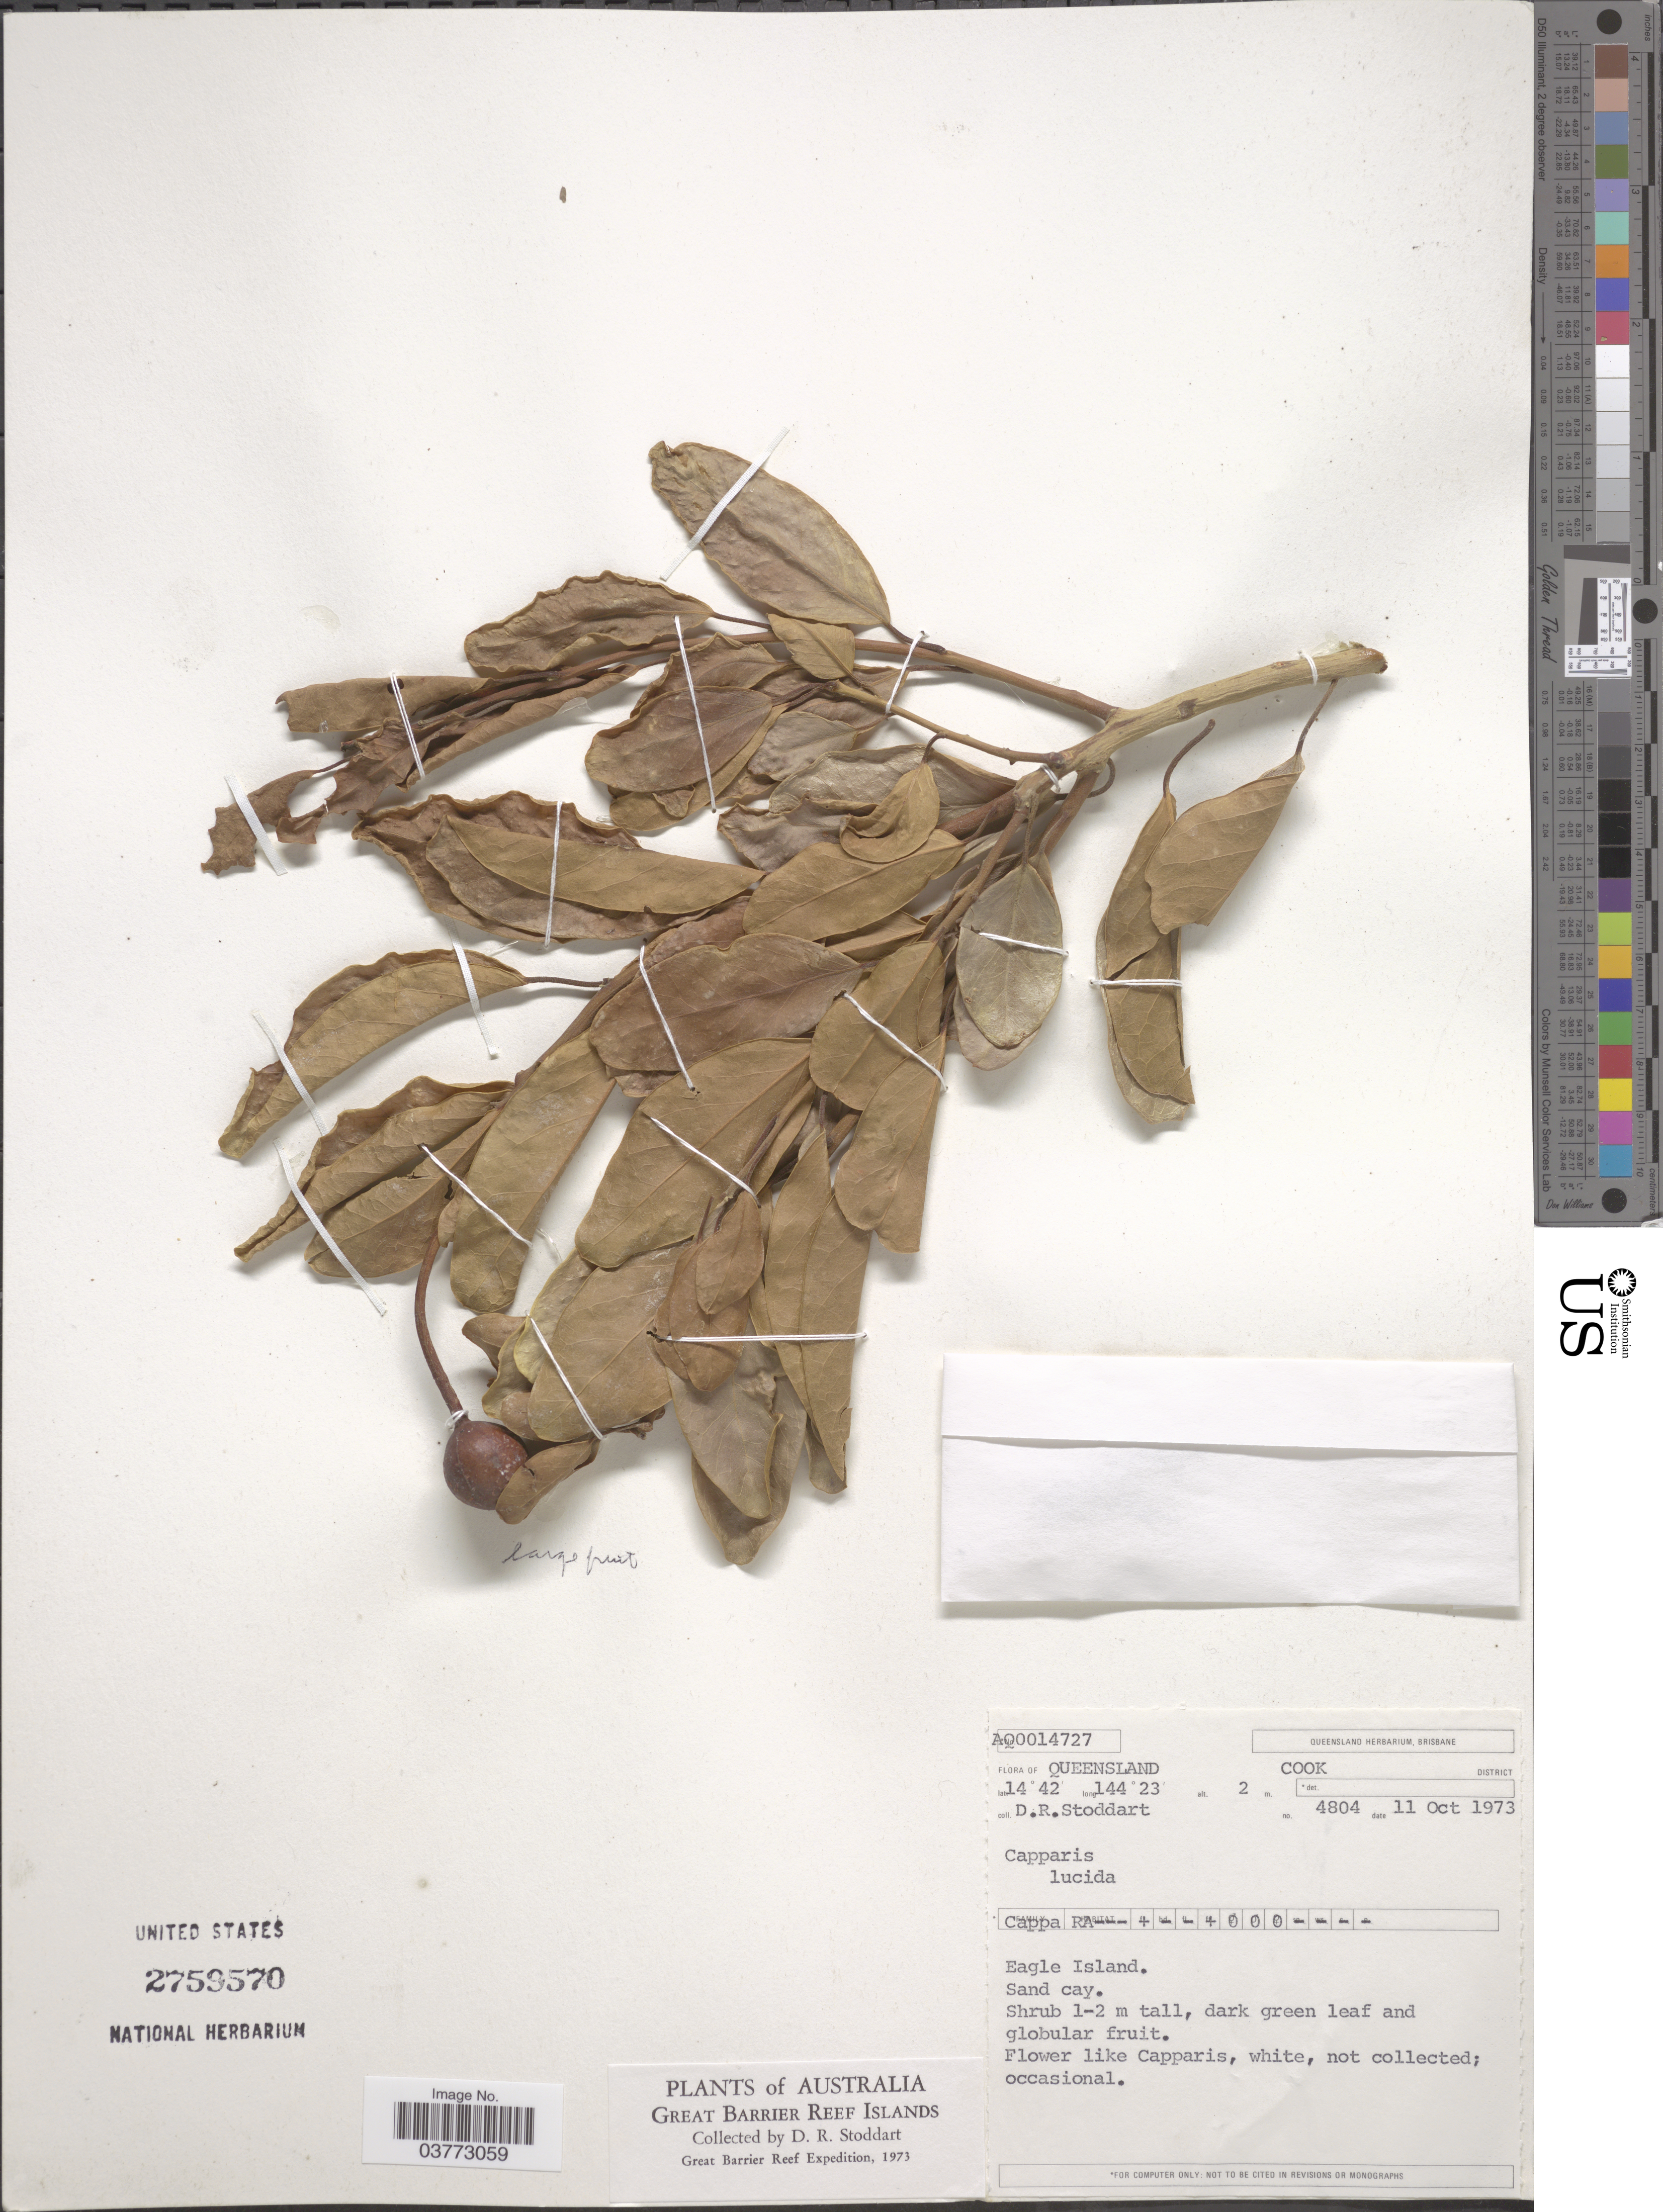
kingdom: Plantae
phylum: Tracheophyta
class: Magnoliopsida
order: Brassicales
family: Capparaceae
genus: Capparis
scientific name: Capparis lucida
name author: (Banks ex DC.) Benth.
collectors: D. R. Stoddart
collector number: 4804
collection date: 1973-10-11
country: Australia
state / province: Queensland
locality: Cook District. Eagle Island.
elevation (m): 2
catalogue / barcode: US 2759570